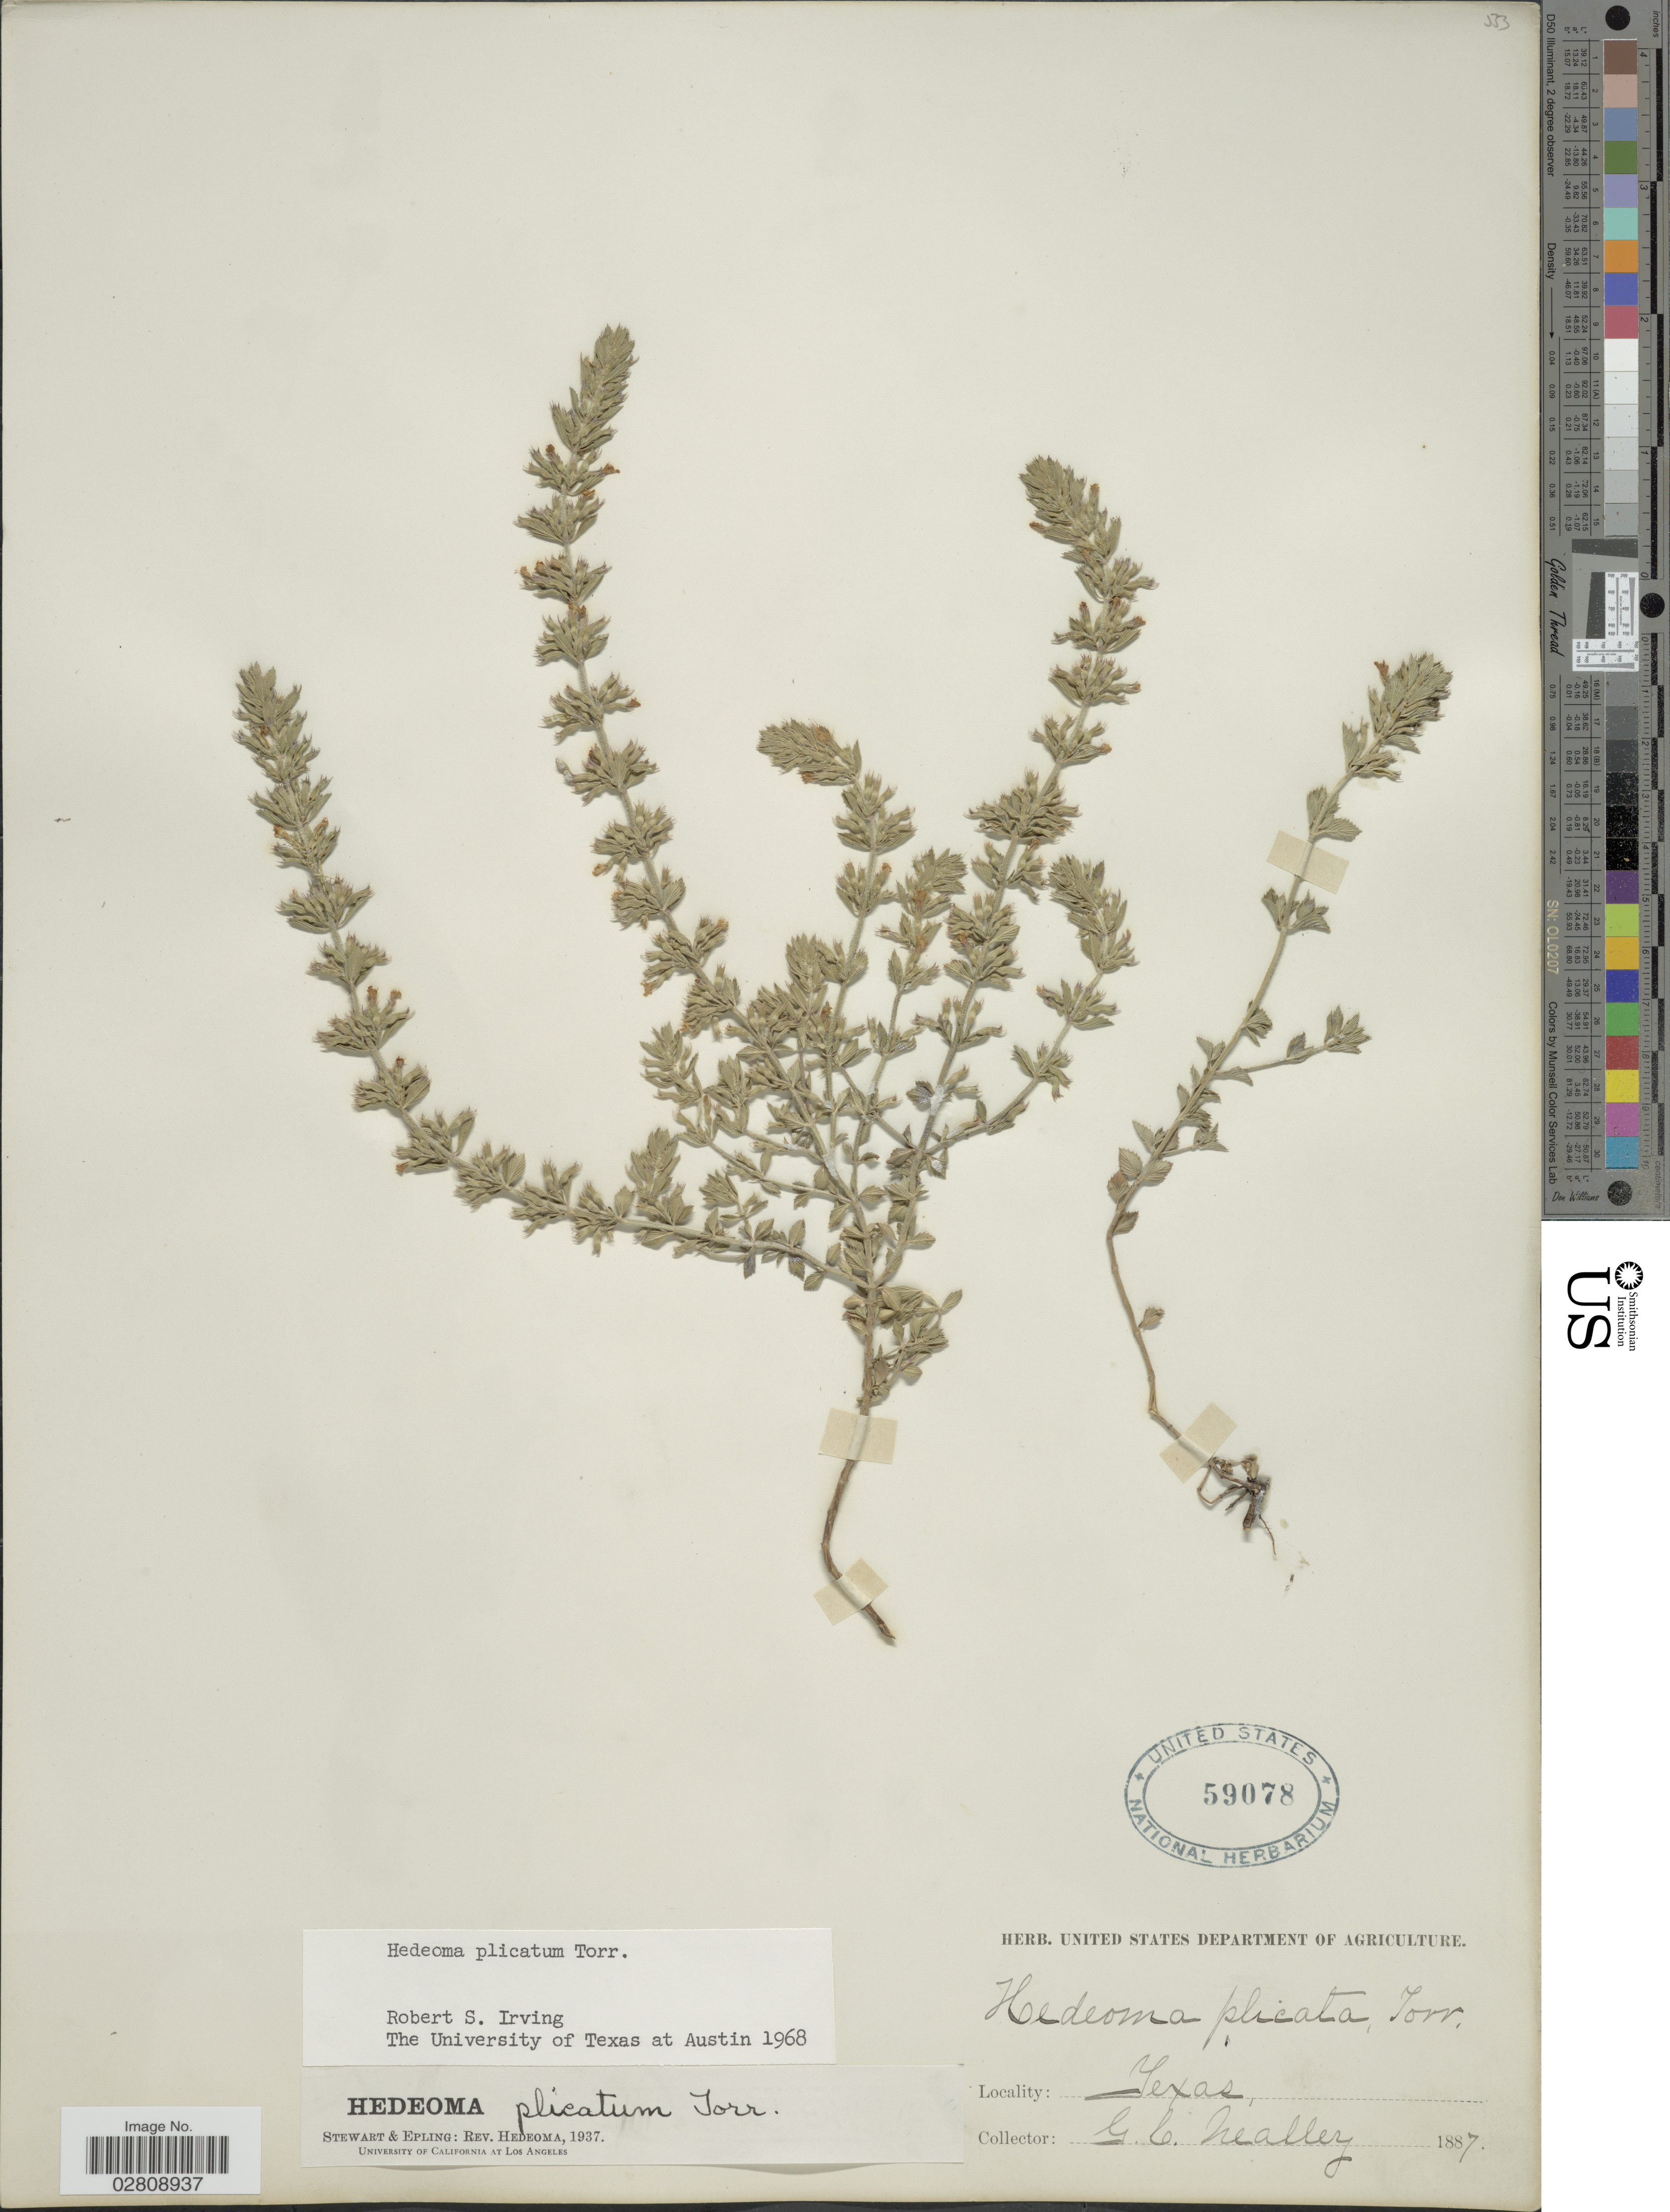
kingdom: Plantae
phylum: Tracheophyta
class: Magnoliopsida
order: Lamiales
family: Lamiaceae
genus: Hedeoma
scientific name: Hedeoma plicatum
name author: Torr. in Emory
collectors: G. C. Nealley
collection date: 1887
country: United States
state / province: Texas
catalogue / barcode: US 59078